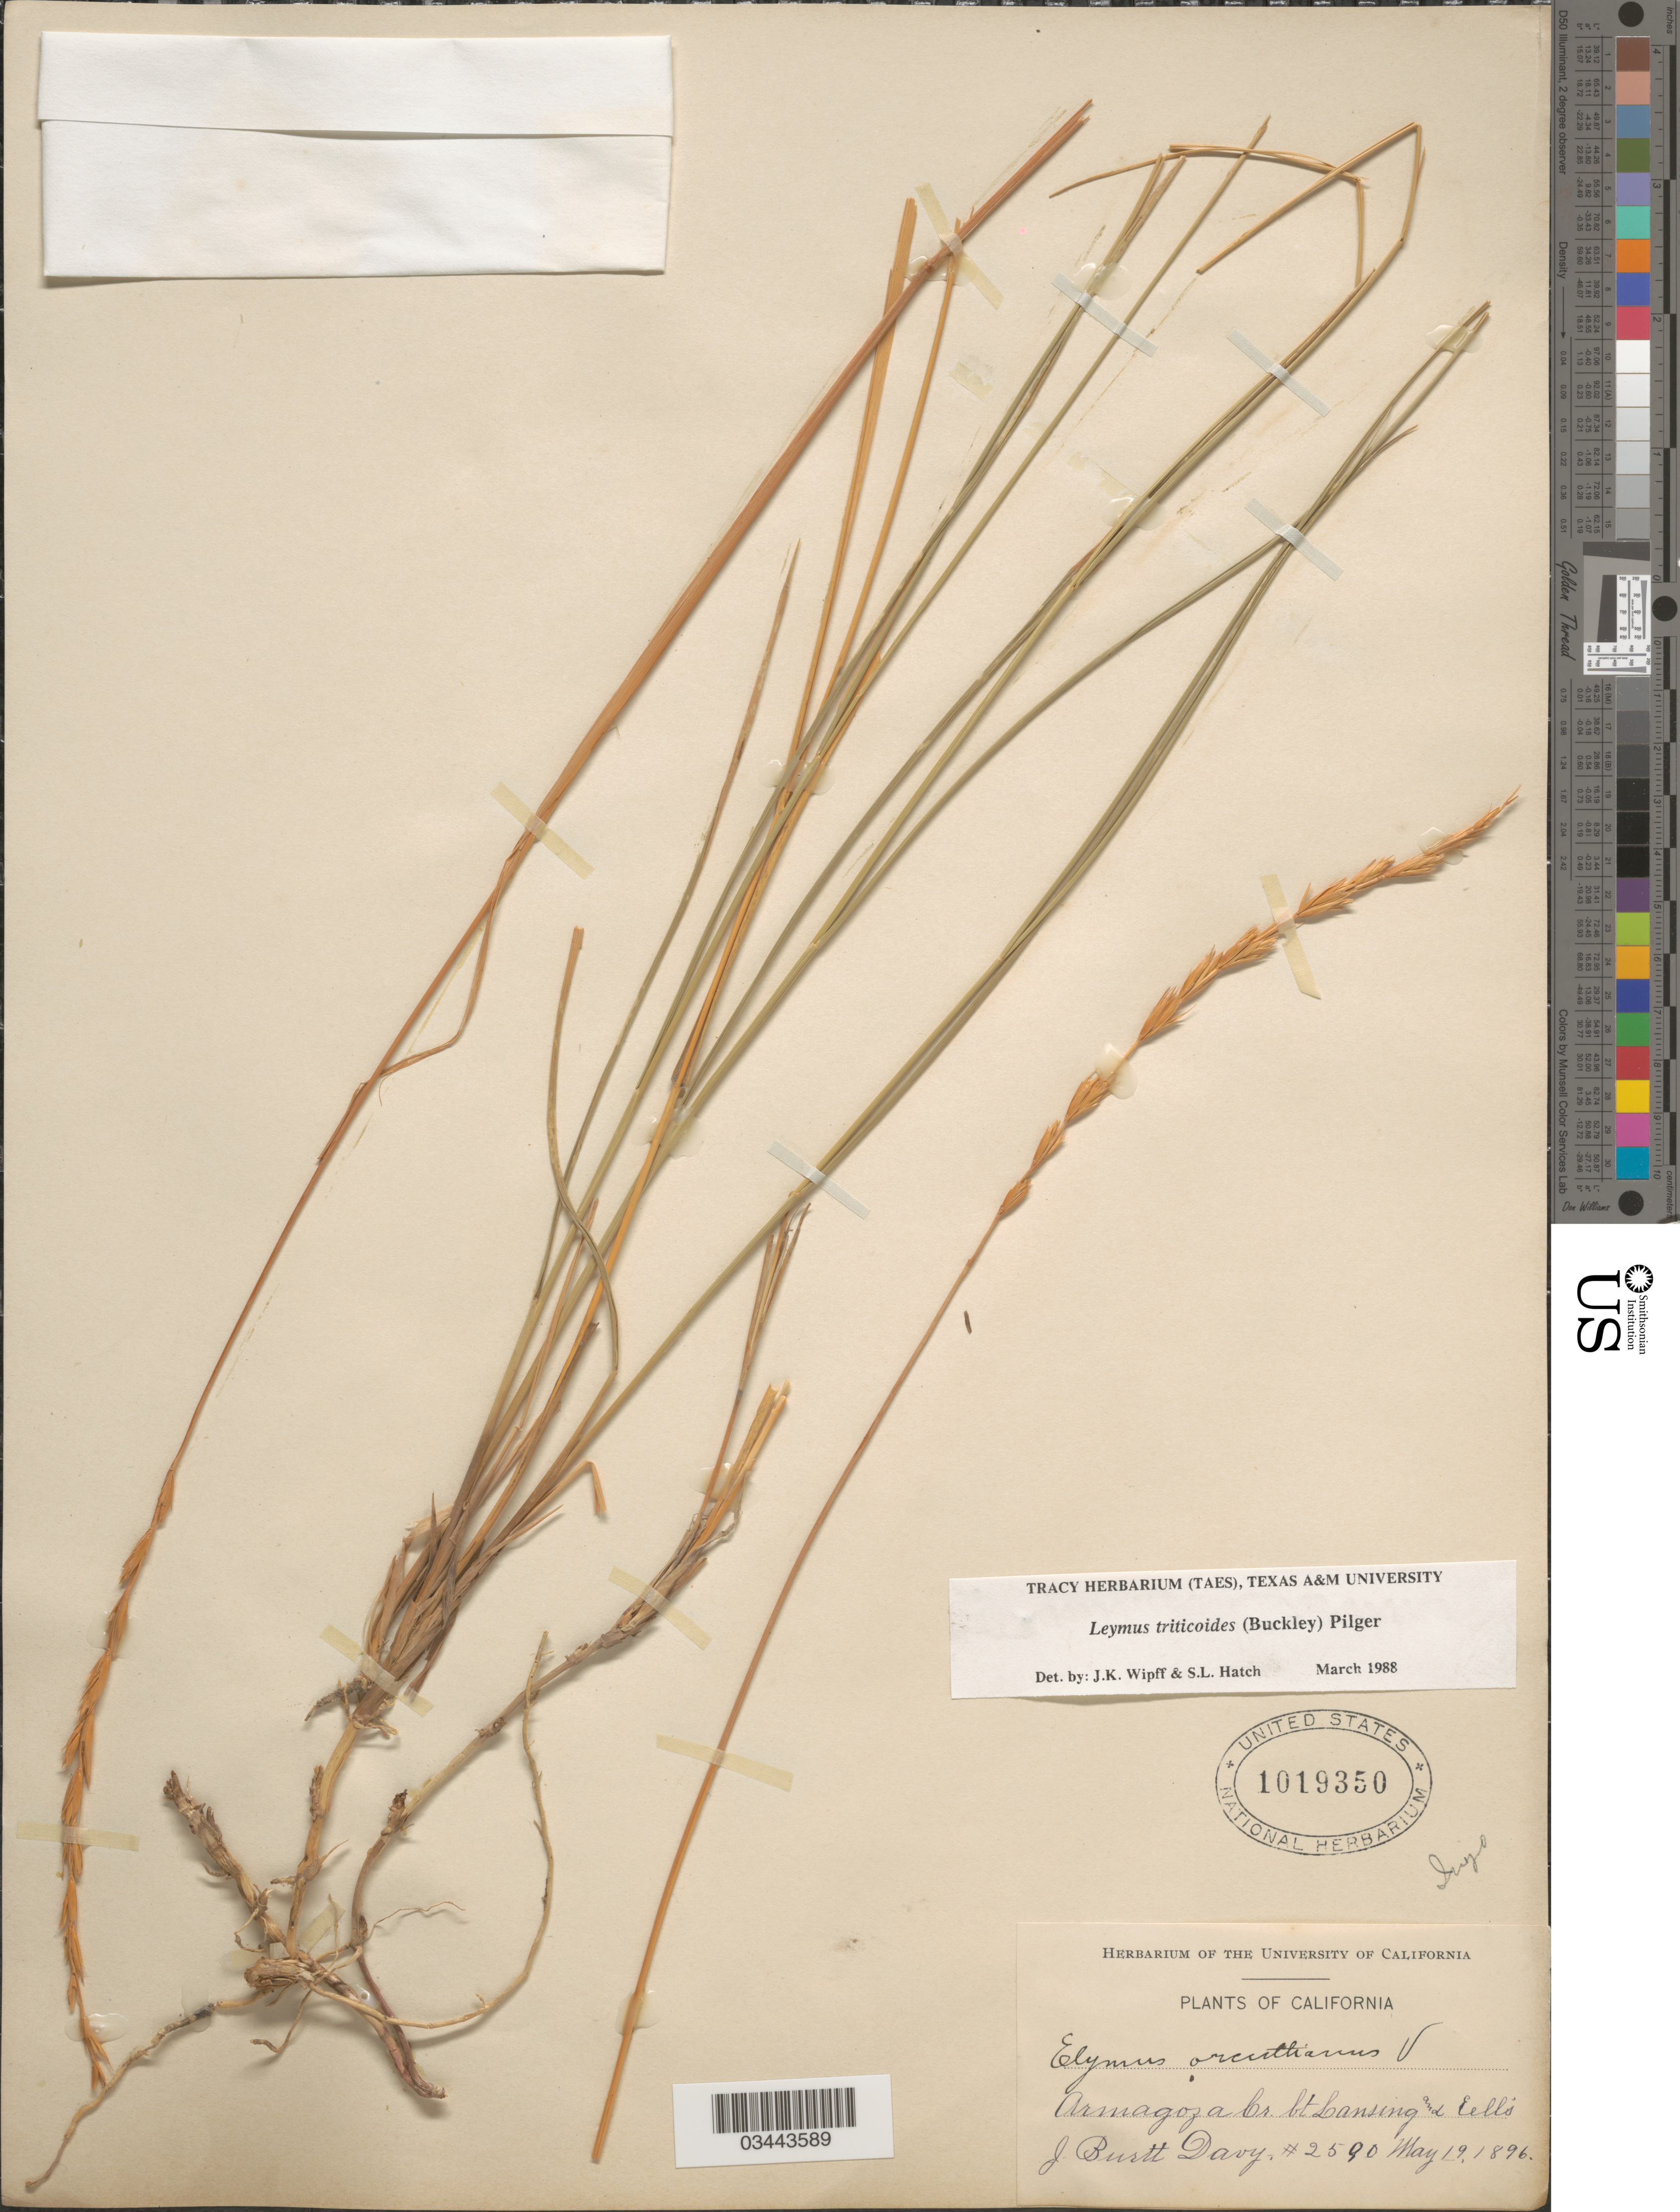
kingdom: Plantae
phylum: Tracheophyta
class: Liliopsida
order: Poales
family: Poaceae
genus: Leymus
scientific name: Leymus triticoides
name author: (Buckley) Pilg.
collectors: J. Burtt Davy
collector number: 2590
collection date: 1896-05-19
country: United States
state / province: California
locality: Inyo. Armagoza Cr. bt Lansing and Eell's.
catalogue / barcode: US 1019350